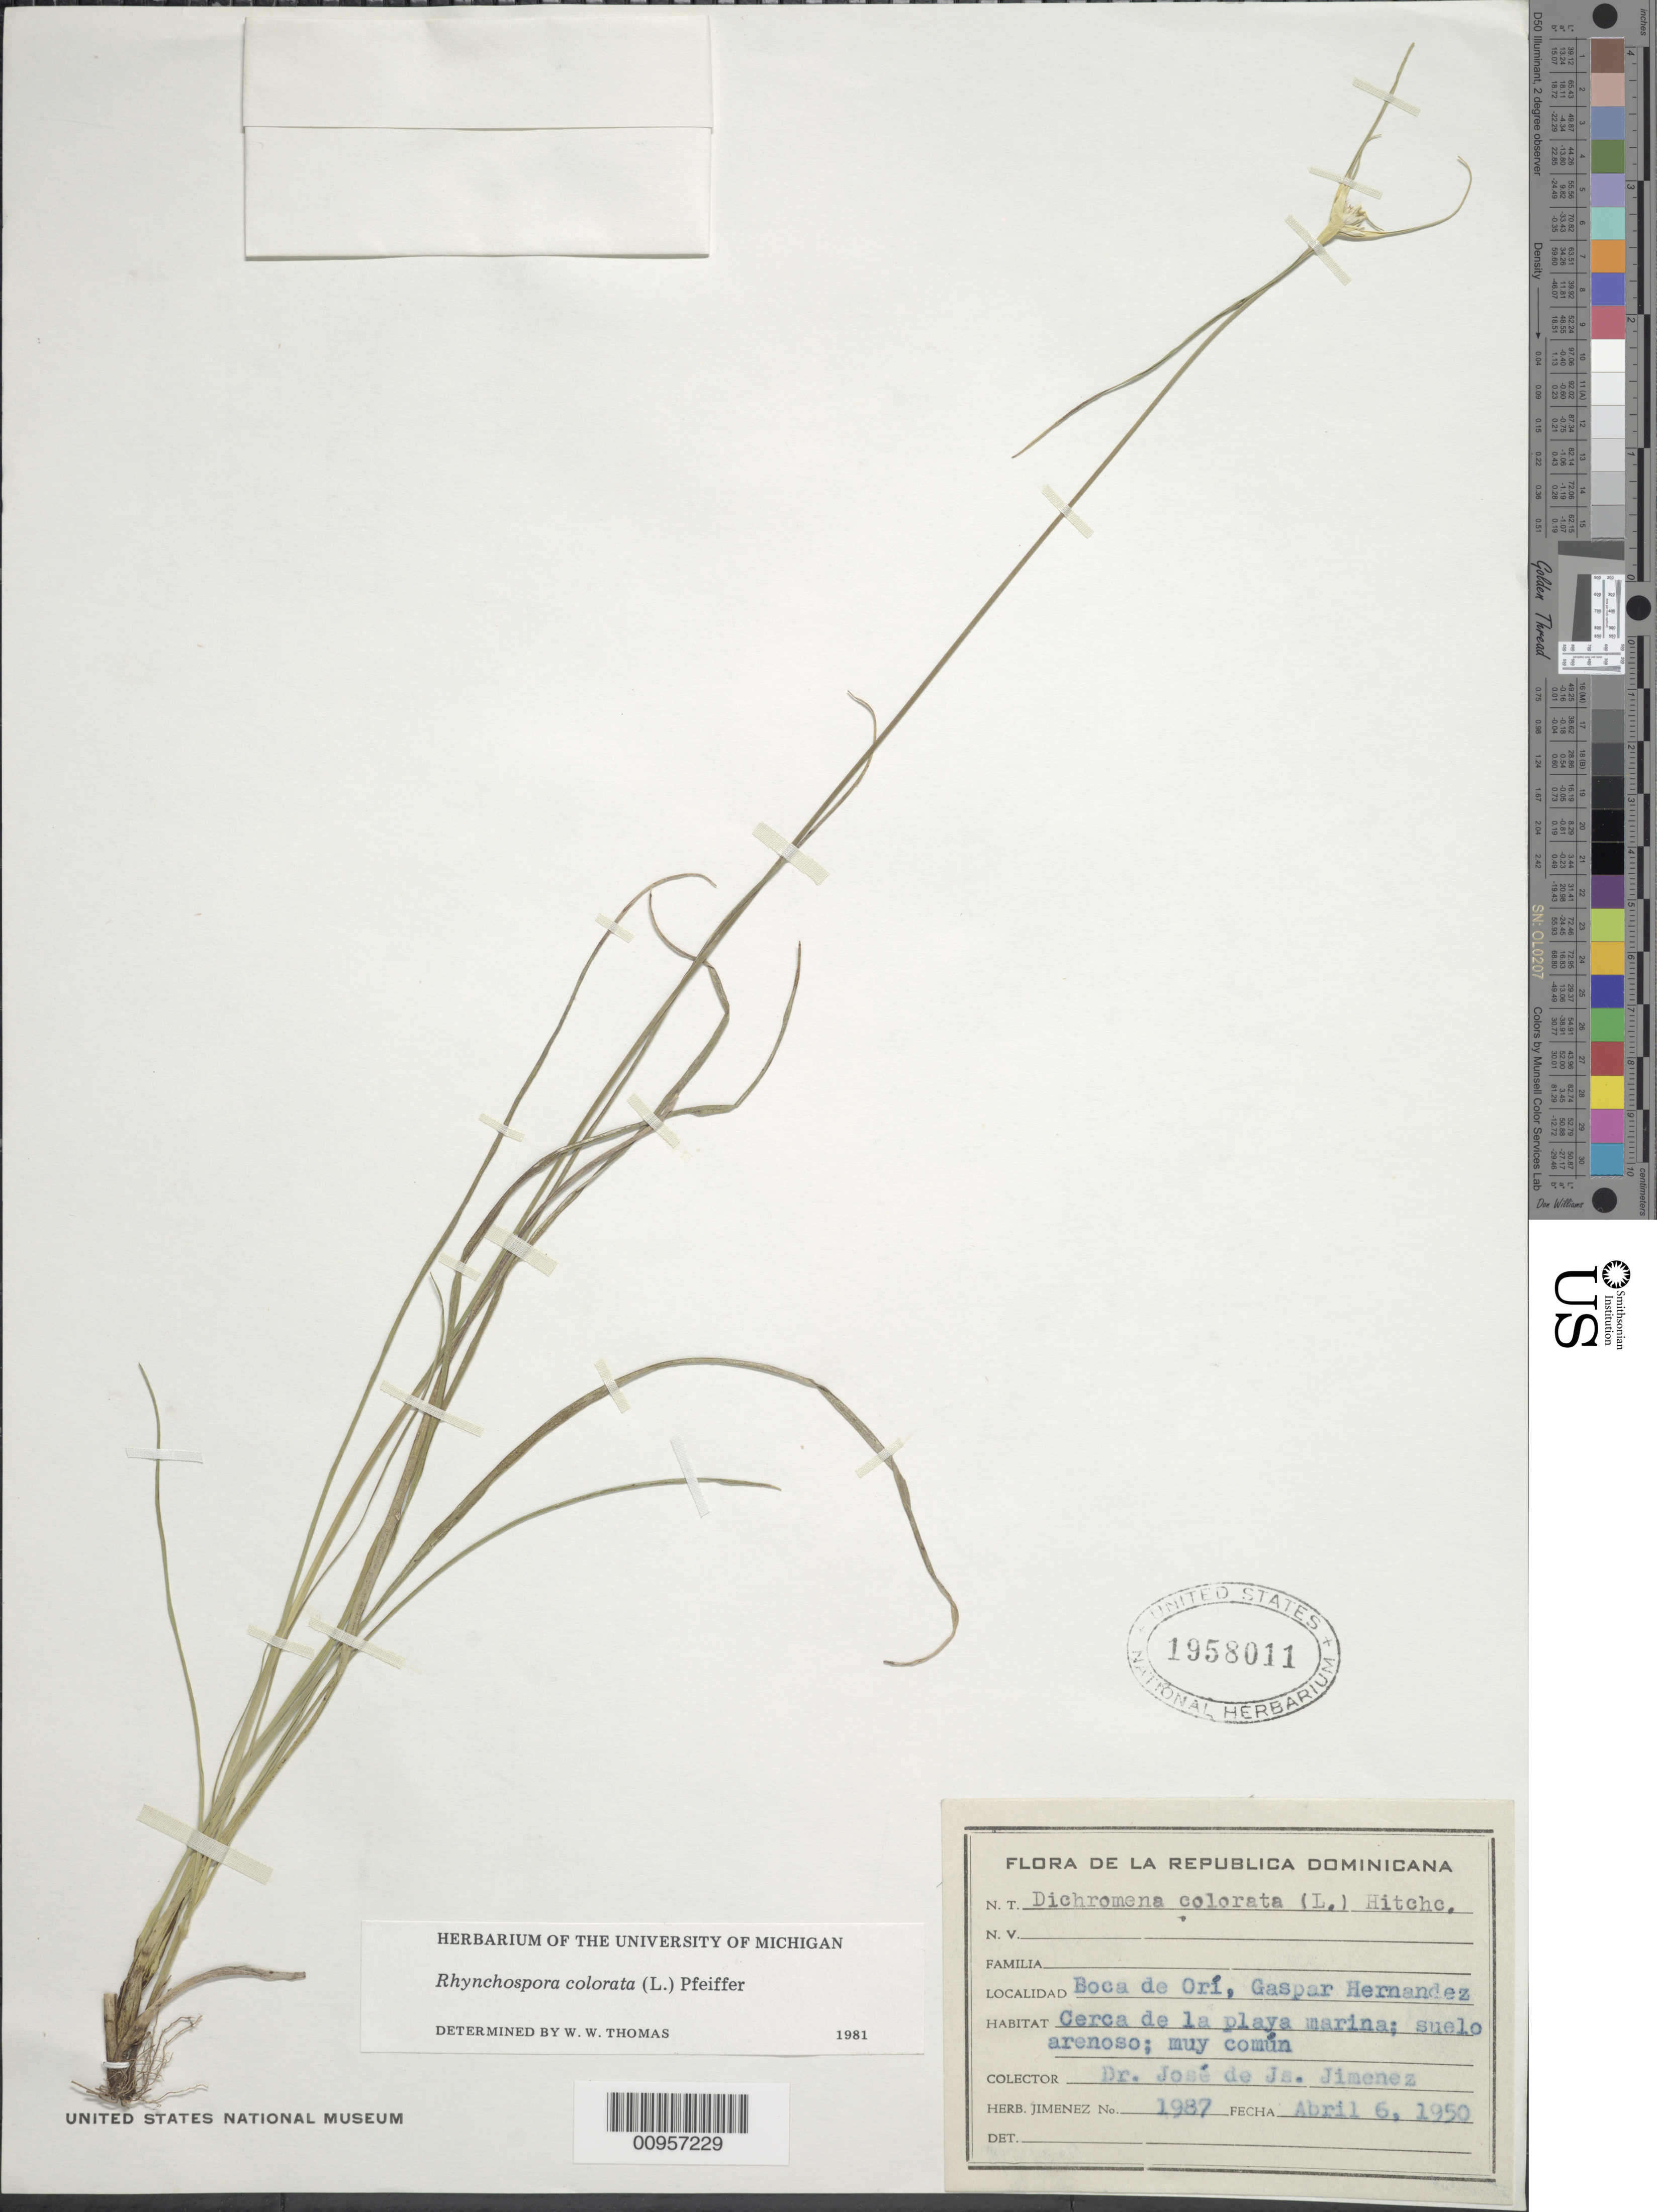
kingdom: Plantae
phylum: Tracheophyta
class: Liliopsida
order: Poales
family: Cyperaceae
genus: Rhynchospora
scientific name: Rhynchospora colorata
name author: (L.) H. Pfeiff.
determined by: Thomas, W. W., (NY), New York Botanical Garden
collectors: J. J. Jiménez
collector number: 1987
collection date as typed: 06 Apr 1950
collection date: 1950-04-06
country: Dominican Republic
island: Hispaniola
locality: Boca de Orí, Gaspar Hernandez, cerca de la playa marina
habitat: Cerca de la playa marina, suelo arenoso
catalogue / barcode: US 1958011